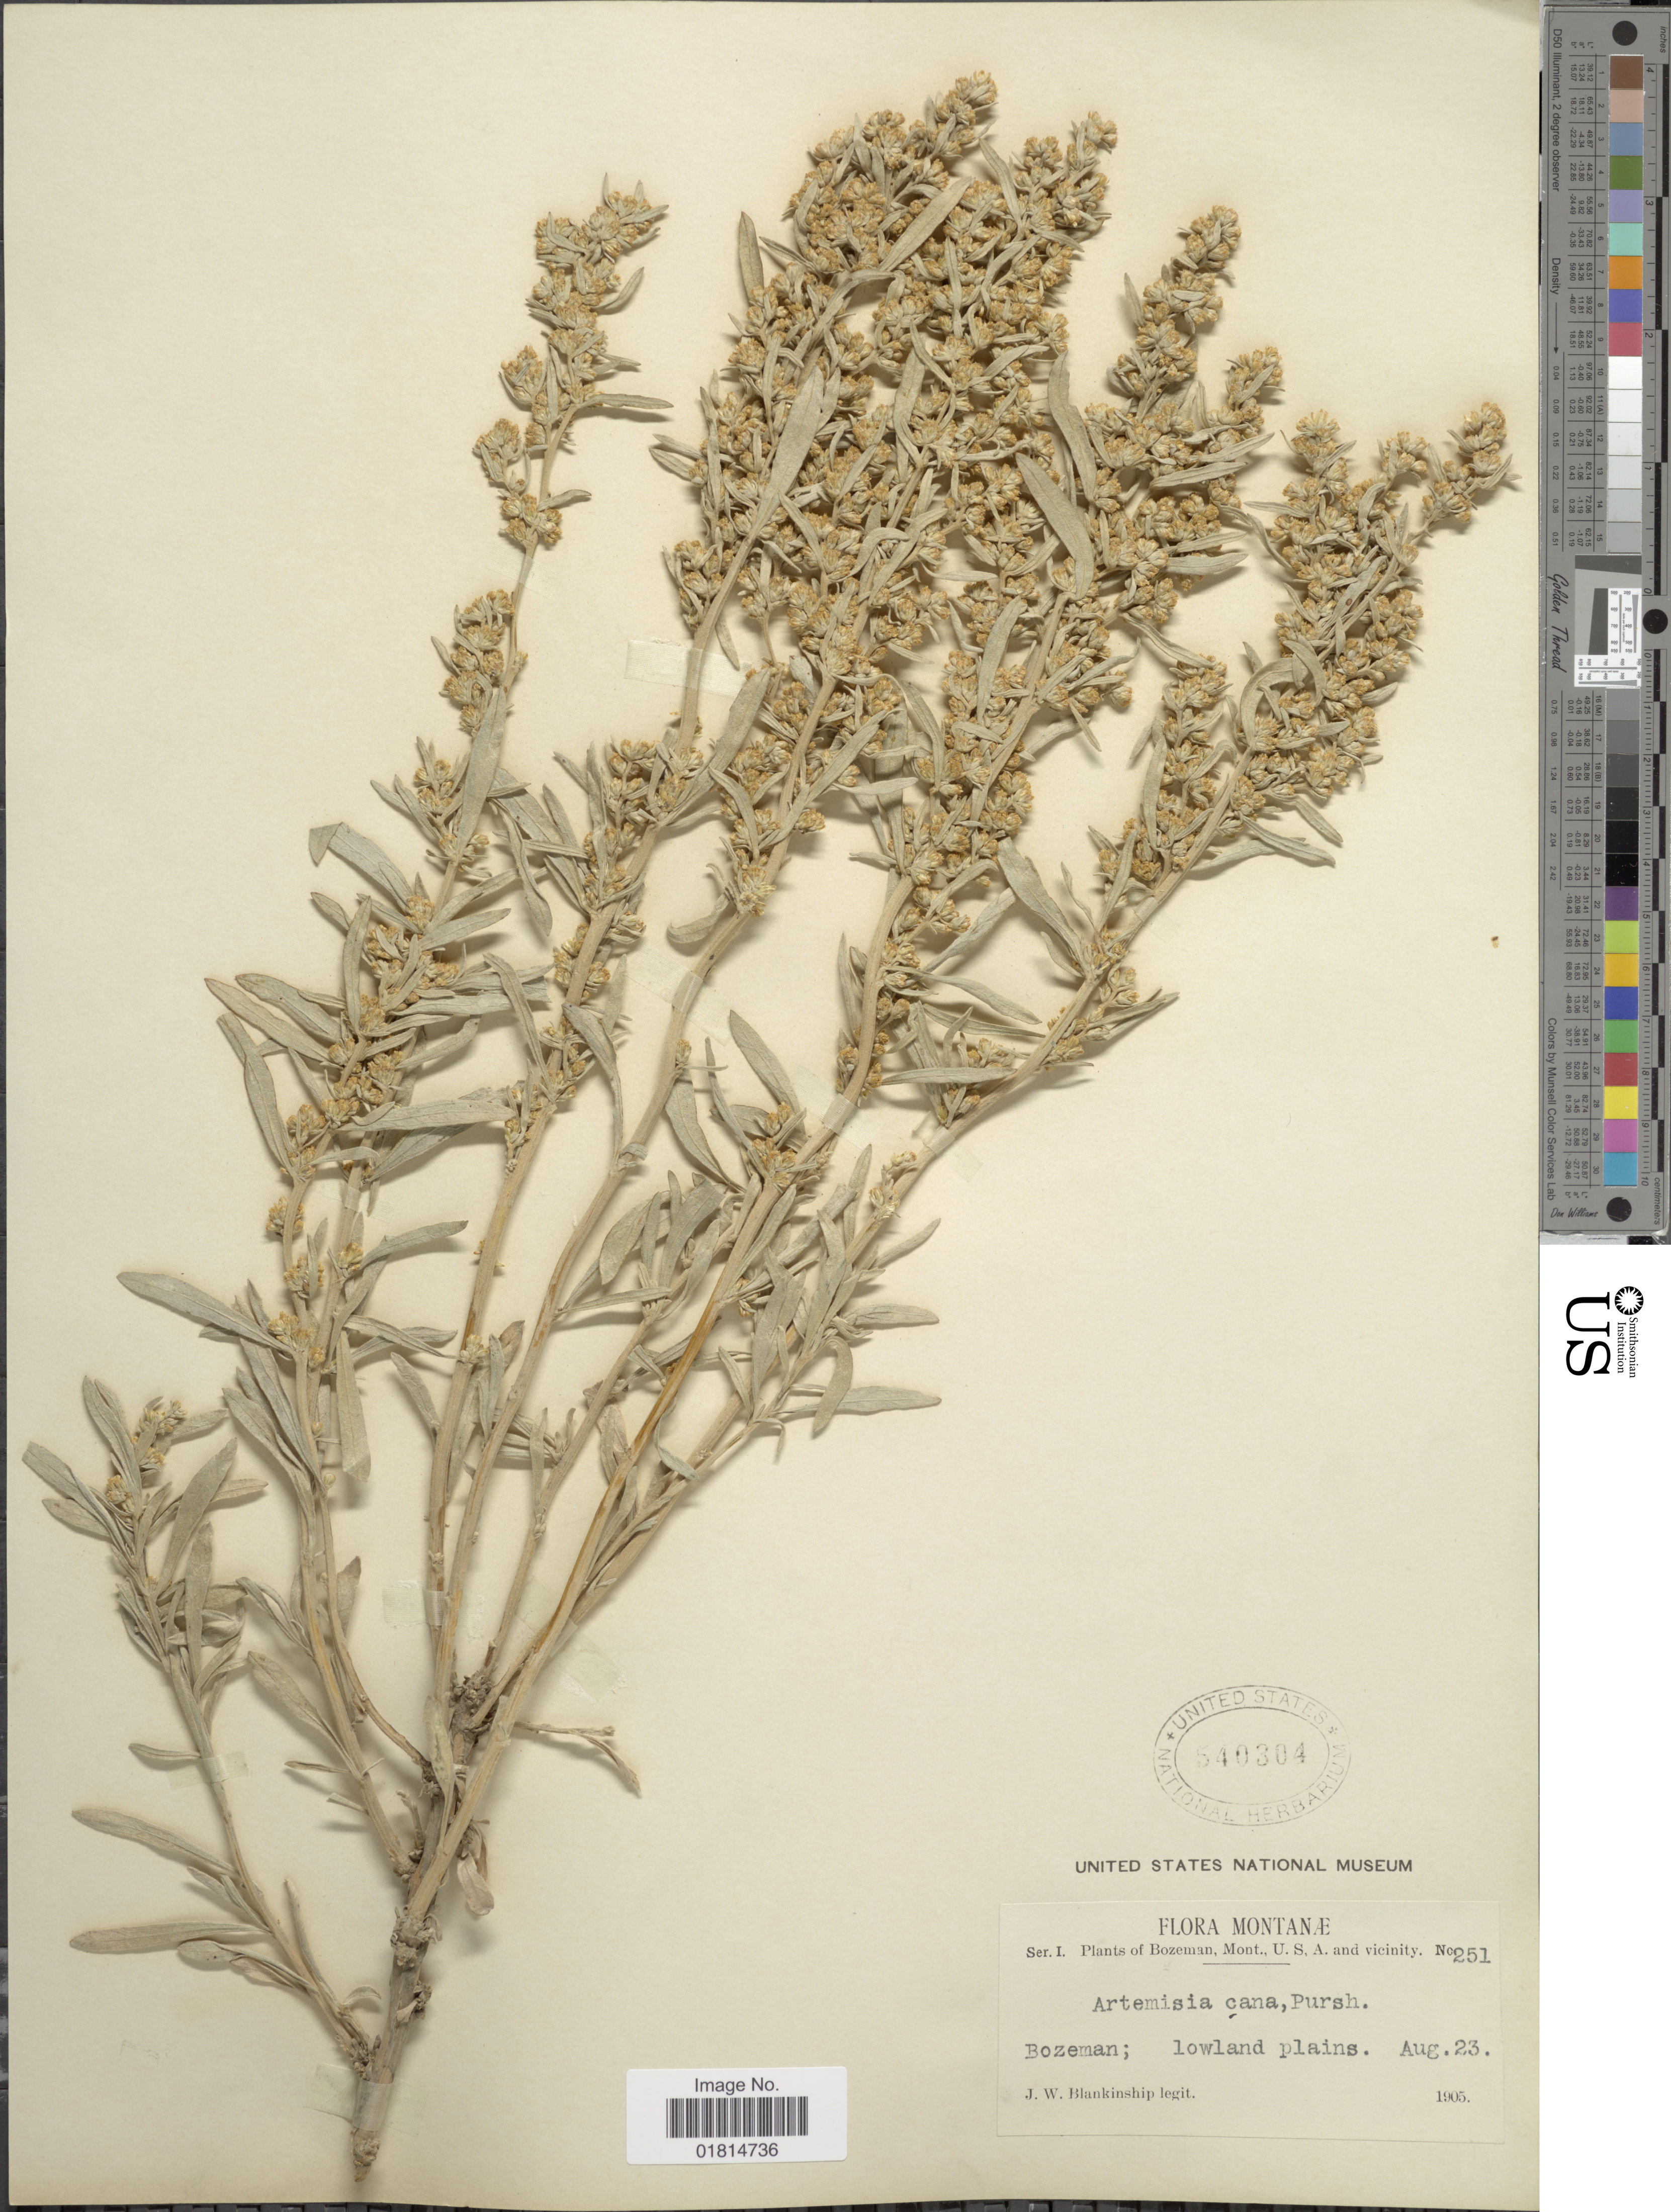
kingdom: Plantae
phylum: Tracheophyta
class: Magnoliopsida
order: Asterales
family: Asteraceae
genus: Artemisia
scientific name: Artemisia cana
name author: Pursh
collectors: J. W. Blankinship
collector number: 251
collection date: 1905-08-23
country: United States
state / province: Montana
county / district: Gallatin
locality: Bozeman, lowland plains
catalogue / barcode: US 540304